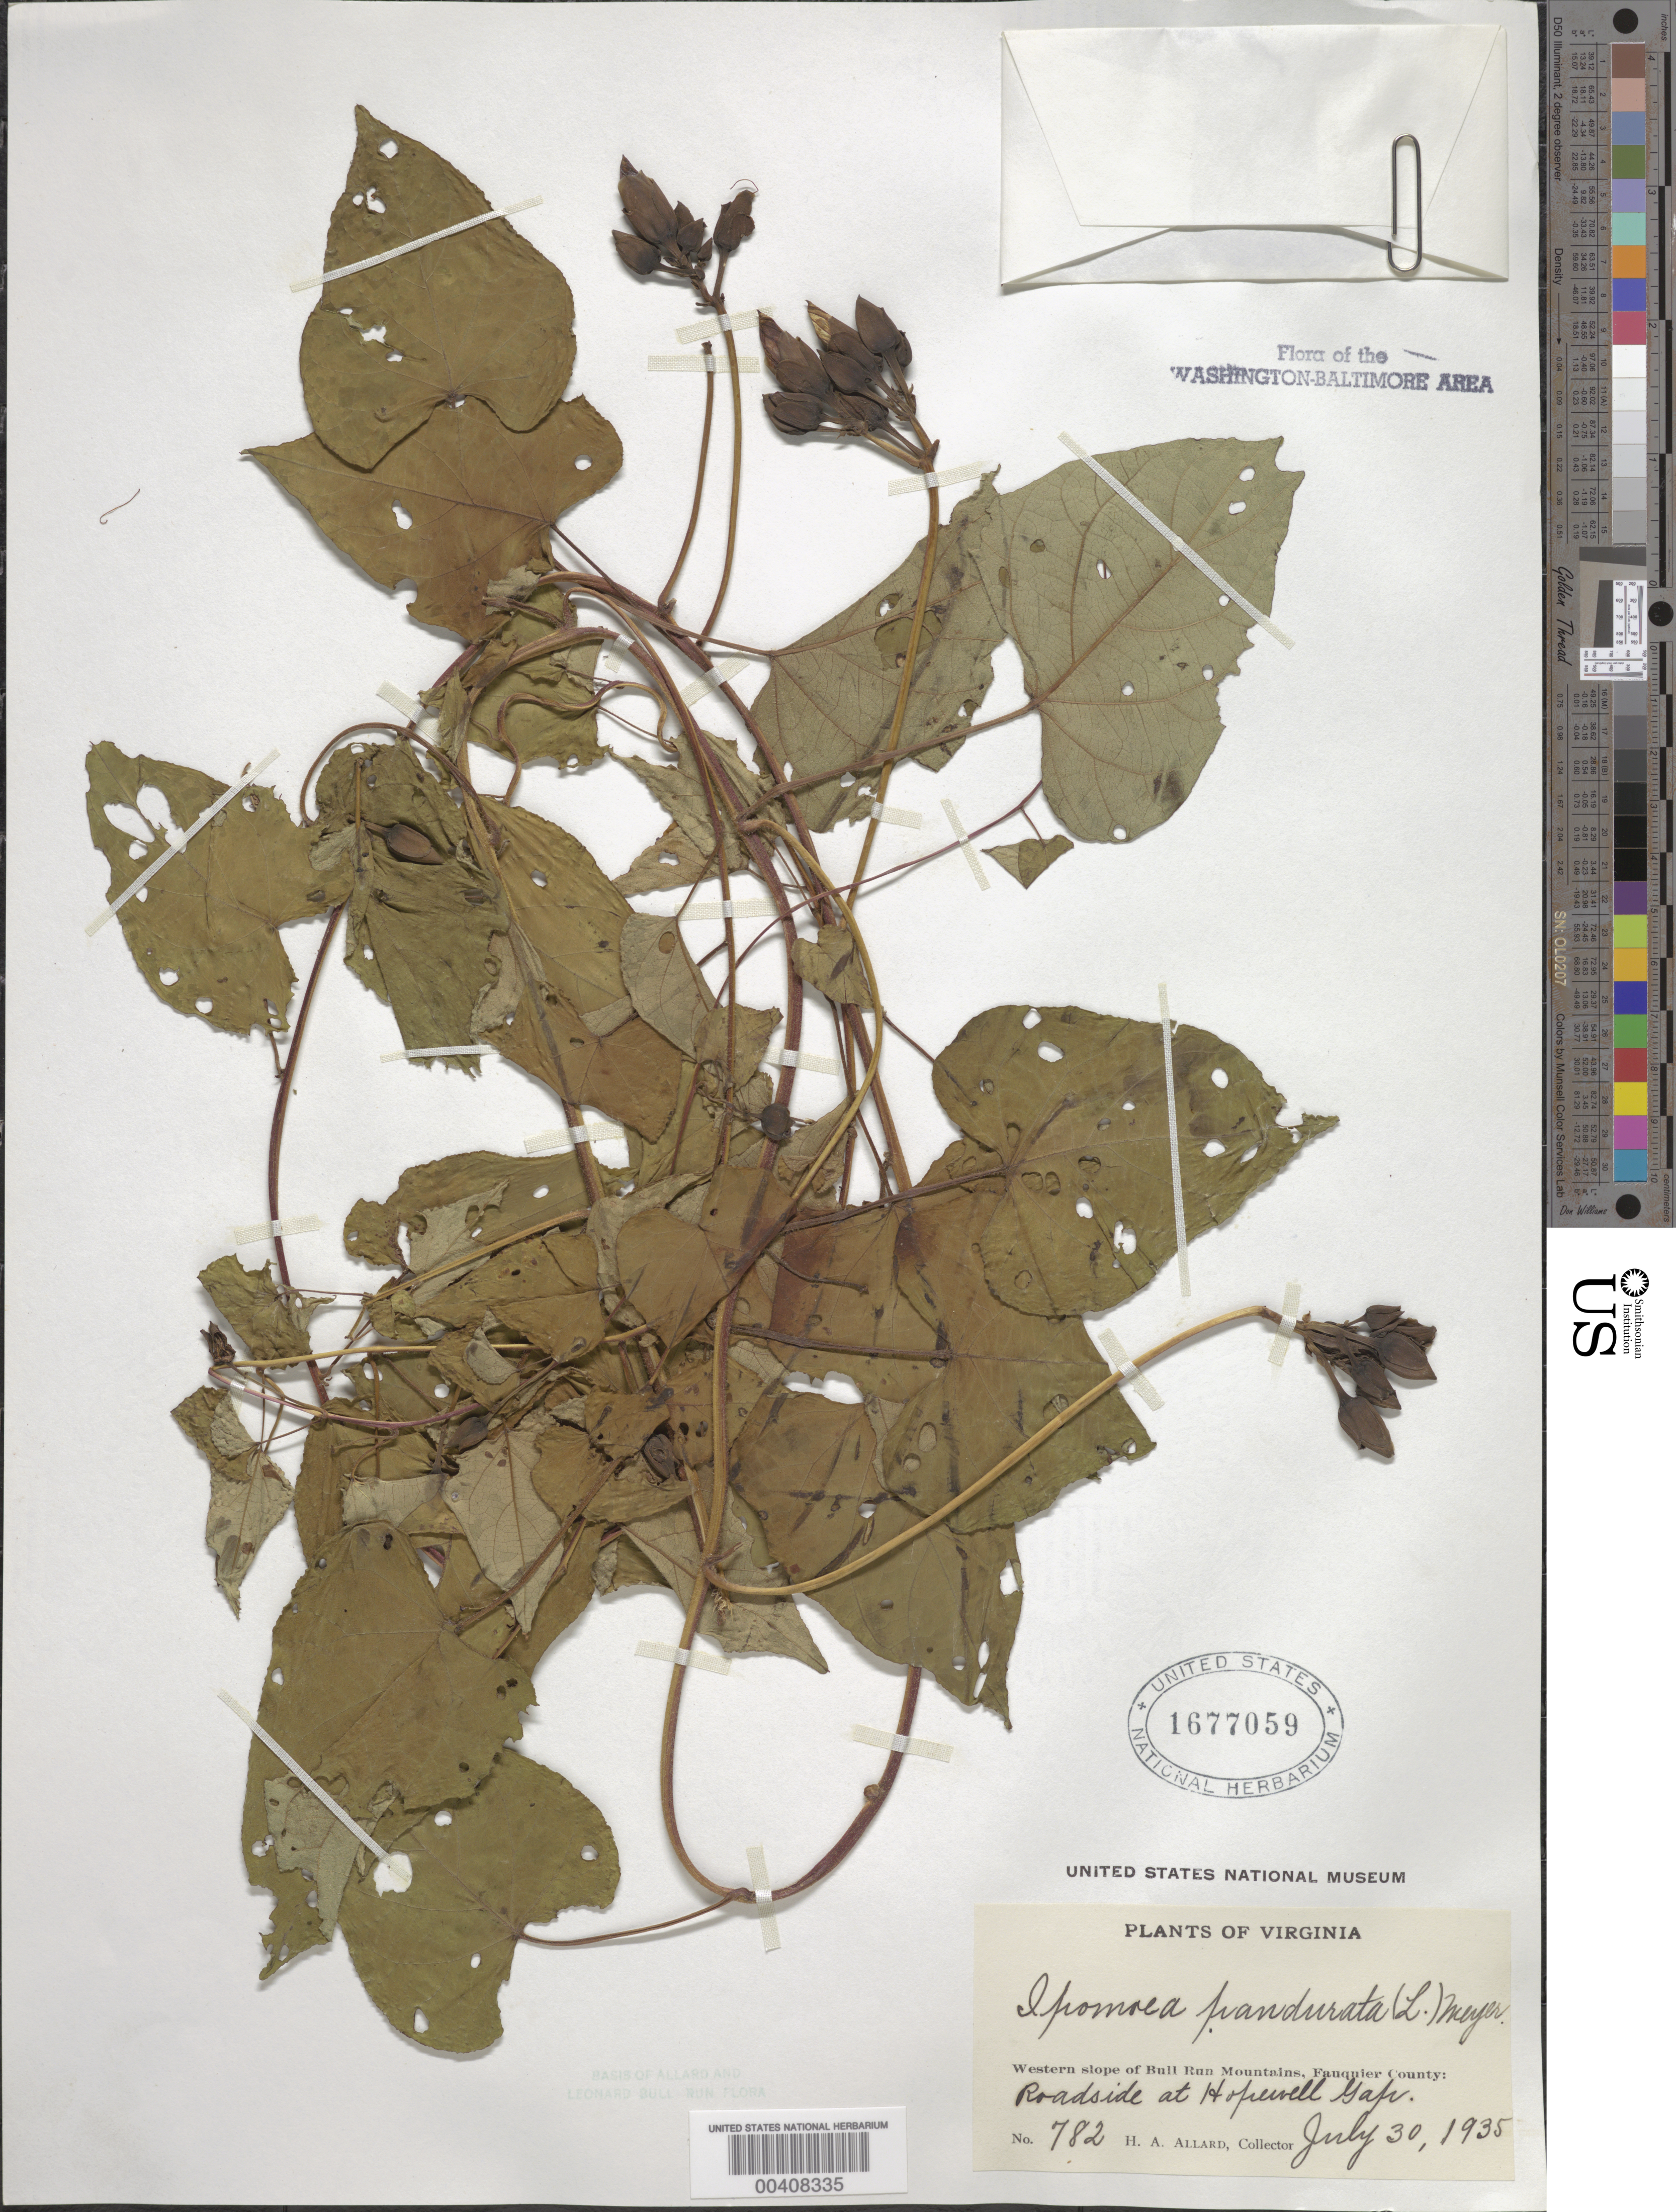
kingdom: Plantae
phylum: Tracheophyta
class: Magnoliopsida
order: Solanales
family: Convolvulaceae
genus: Ipomoea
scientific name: Ipomoea pandurata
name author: (L.) G. Mey.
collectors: H. A. Allard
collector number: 782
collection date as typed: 30 Jul 1935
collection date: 1935-07-30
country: United States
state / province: Virginia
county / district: Fauquier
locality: Hopewell Gap, western slope of Bull Run Mountains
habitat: Roadside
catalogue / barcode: US 1677059